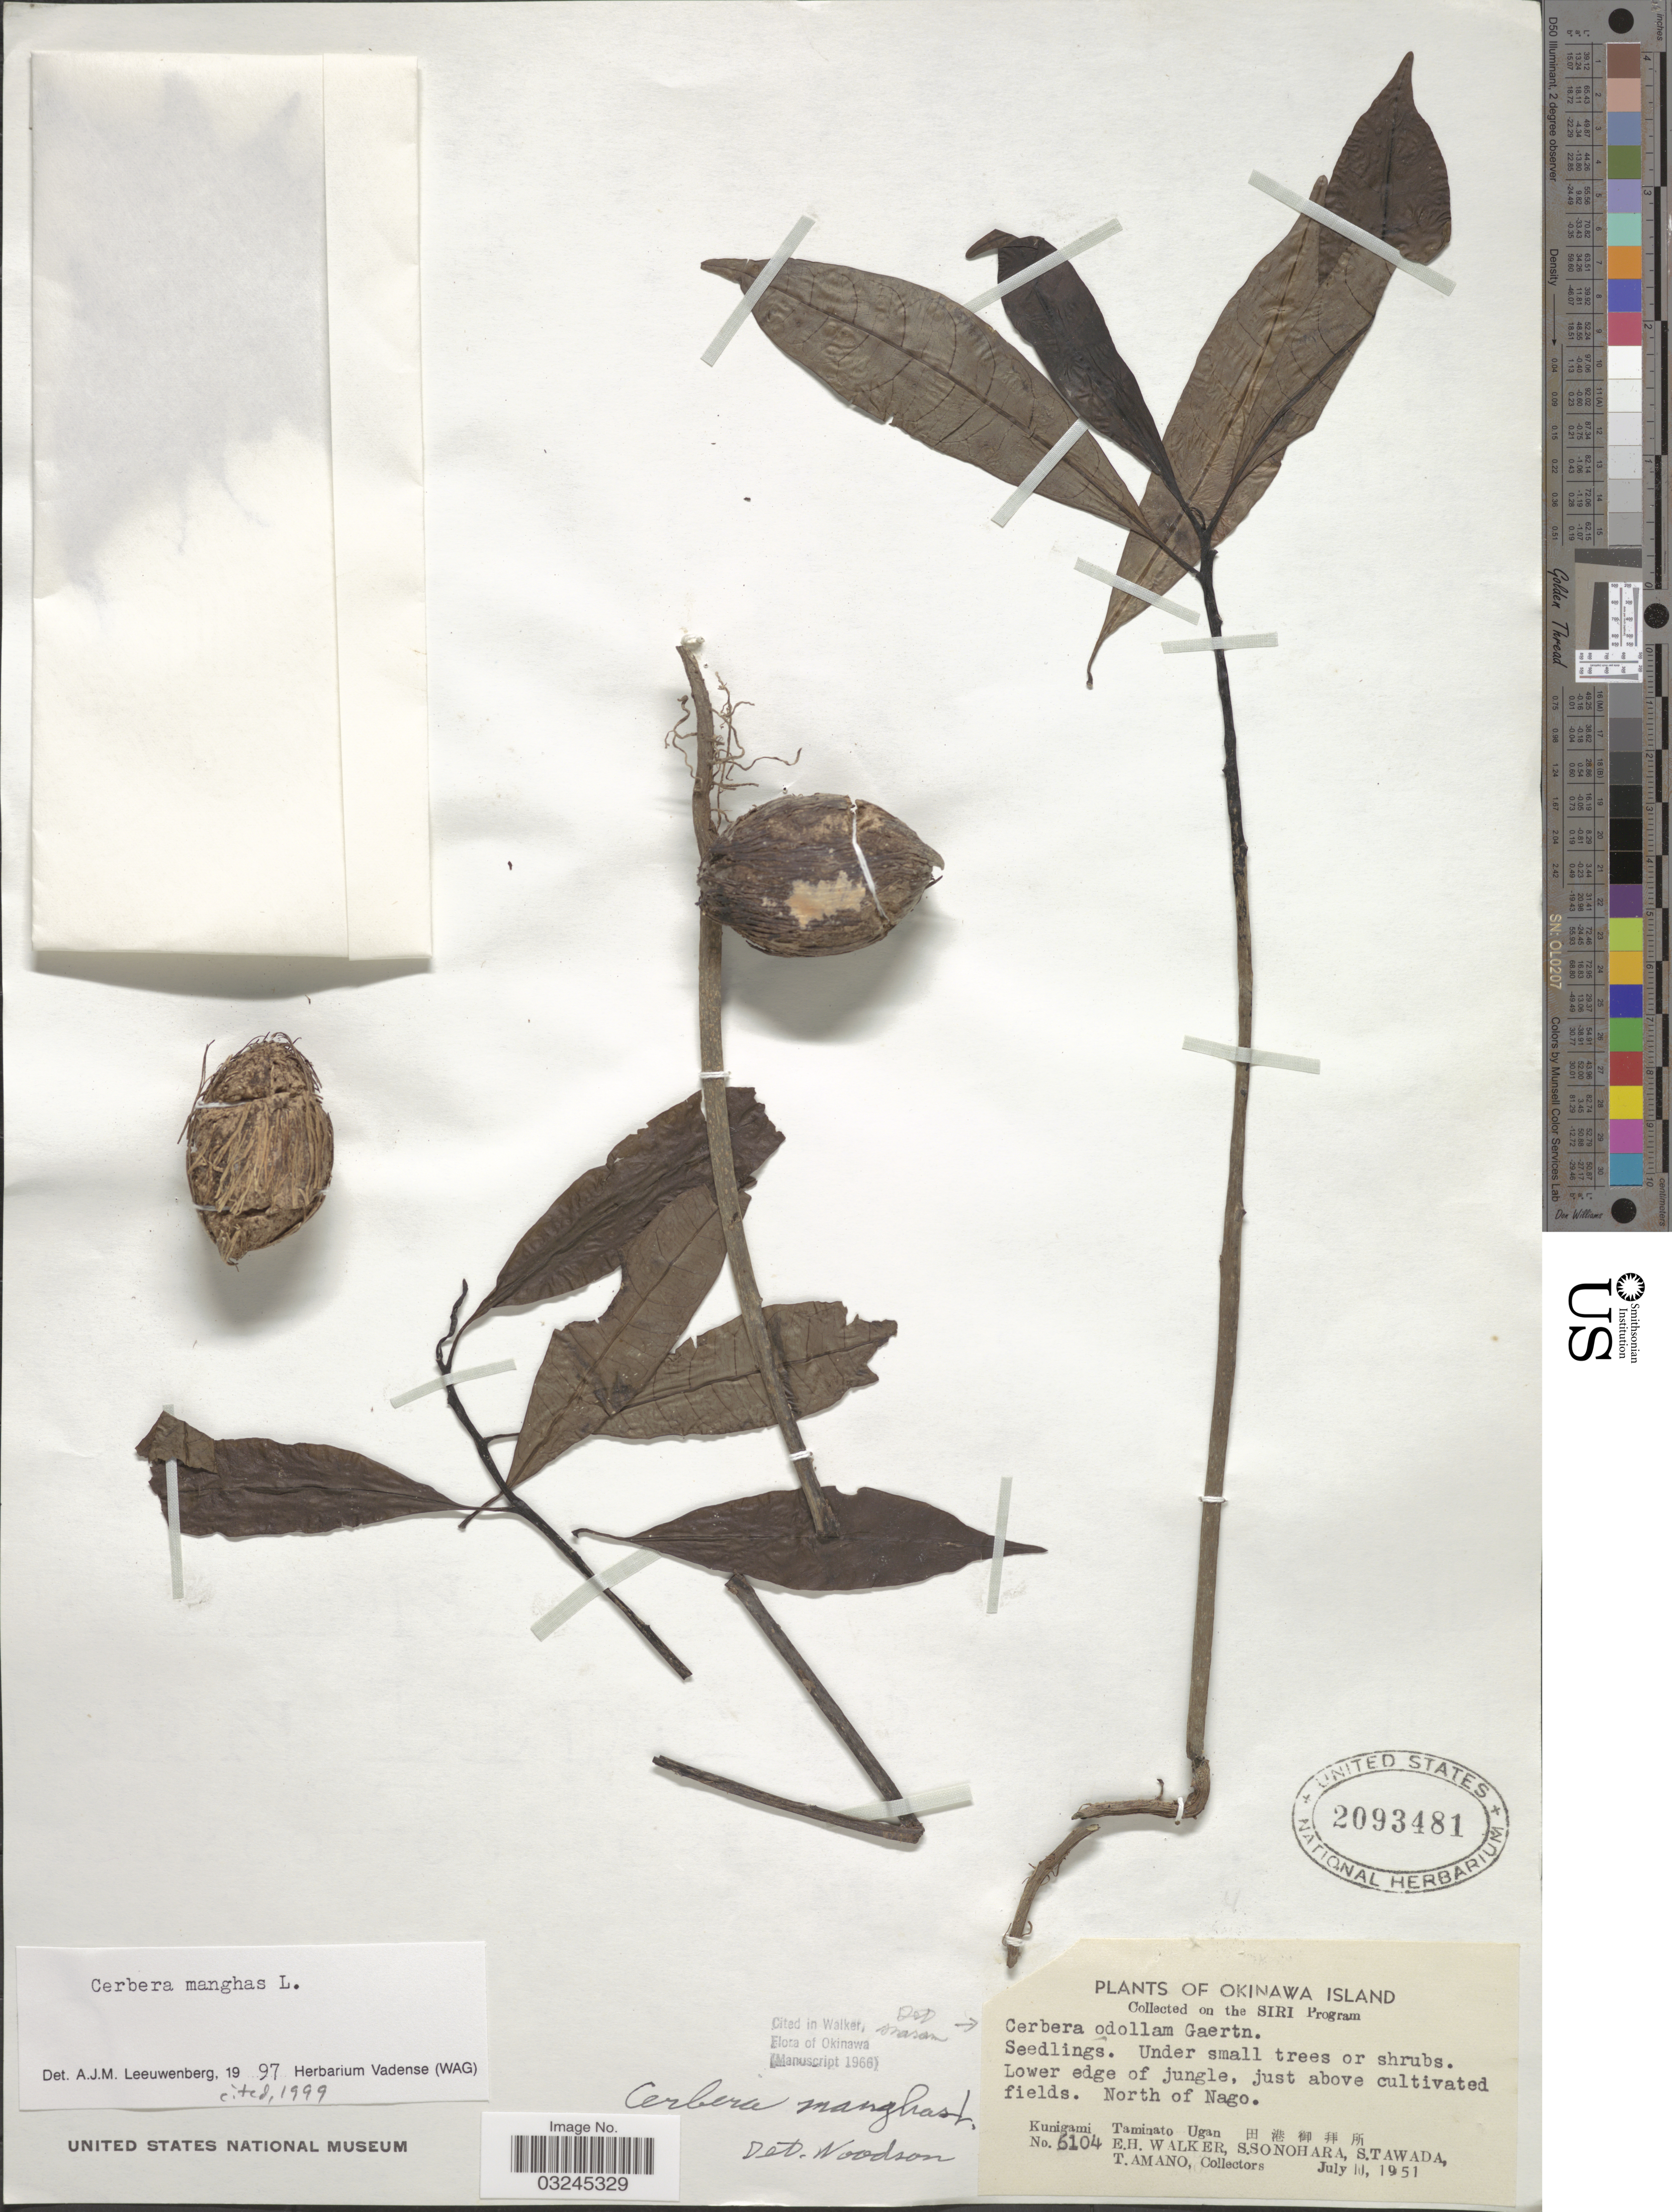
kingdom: Plantae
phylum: Tracheophyta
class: Magnoliopsida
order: Gentianales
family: Apocynaceae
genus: Cerbera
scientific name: Cerbera manghas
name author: L.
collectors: E. H. Walker, S. Sonohara, S. Tawada & T. Amano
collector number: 6104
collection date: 1951-07-10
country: Japan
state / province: Okinawa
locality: Kunigami Taminato Ugan X. North of Nago.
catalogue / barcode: US 2093481